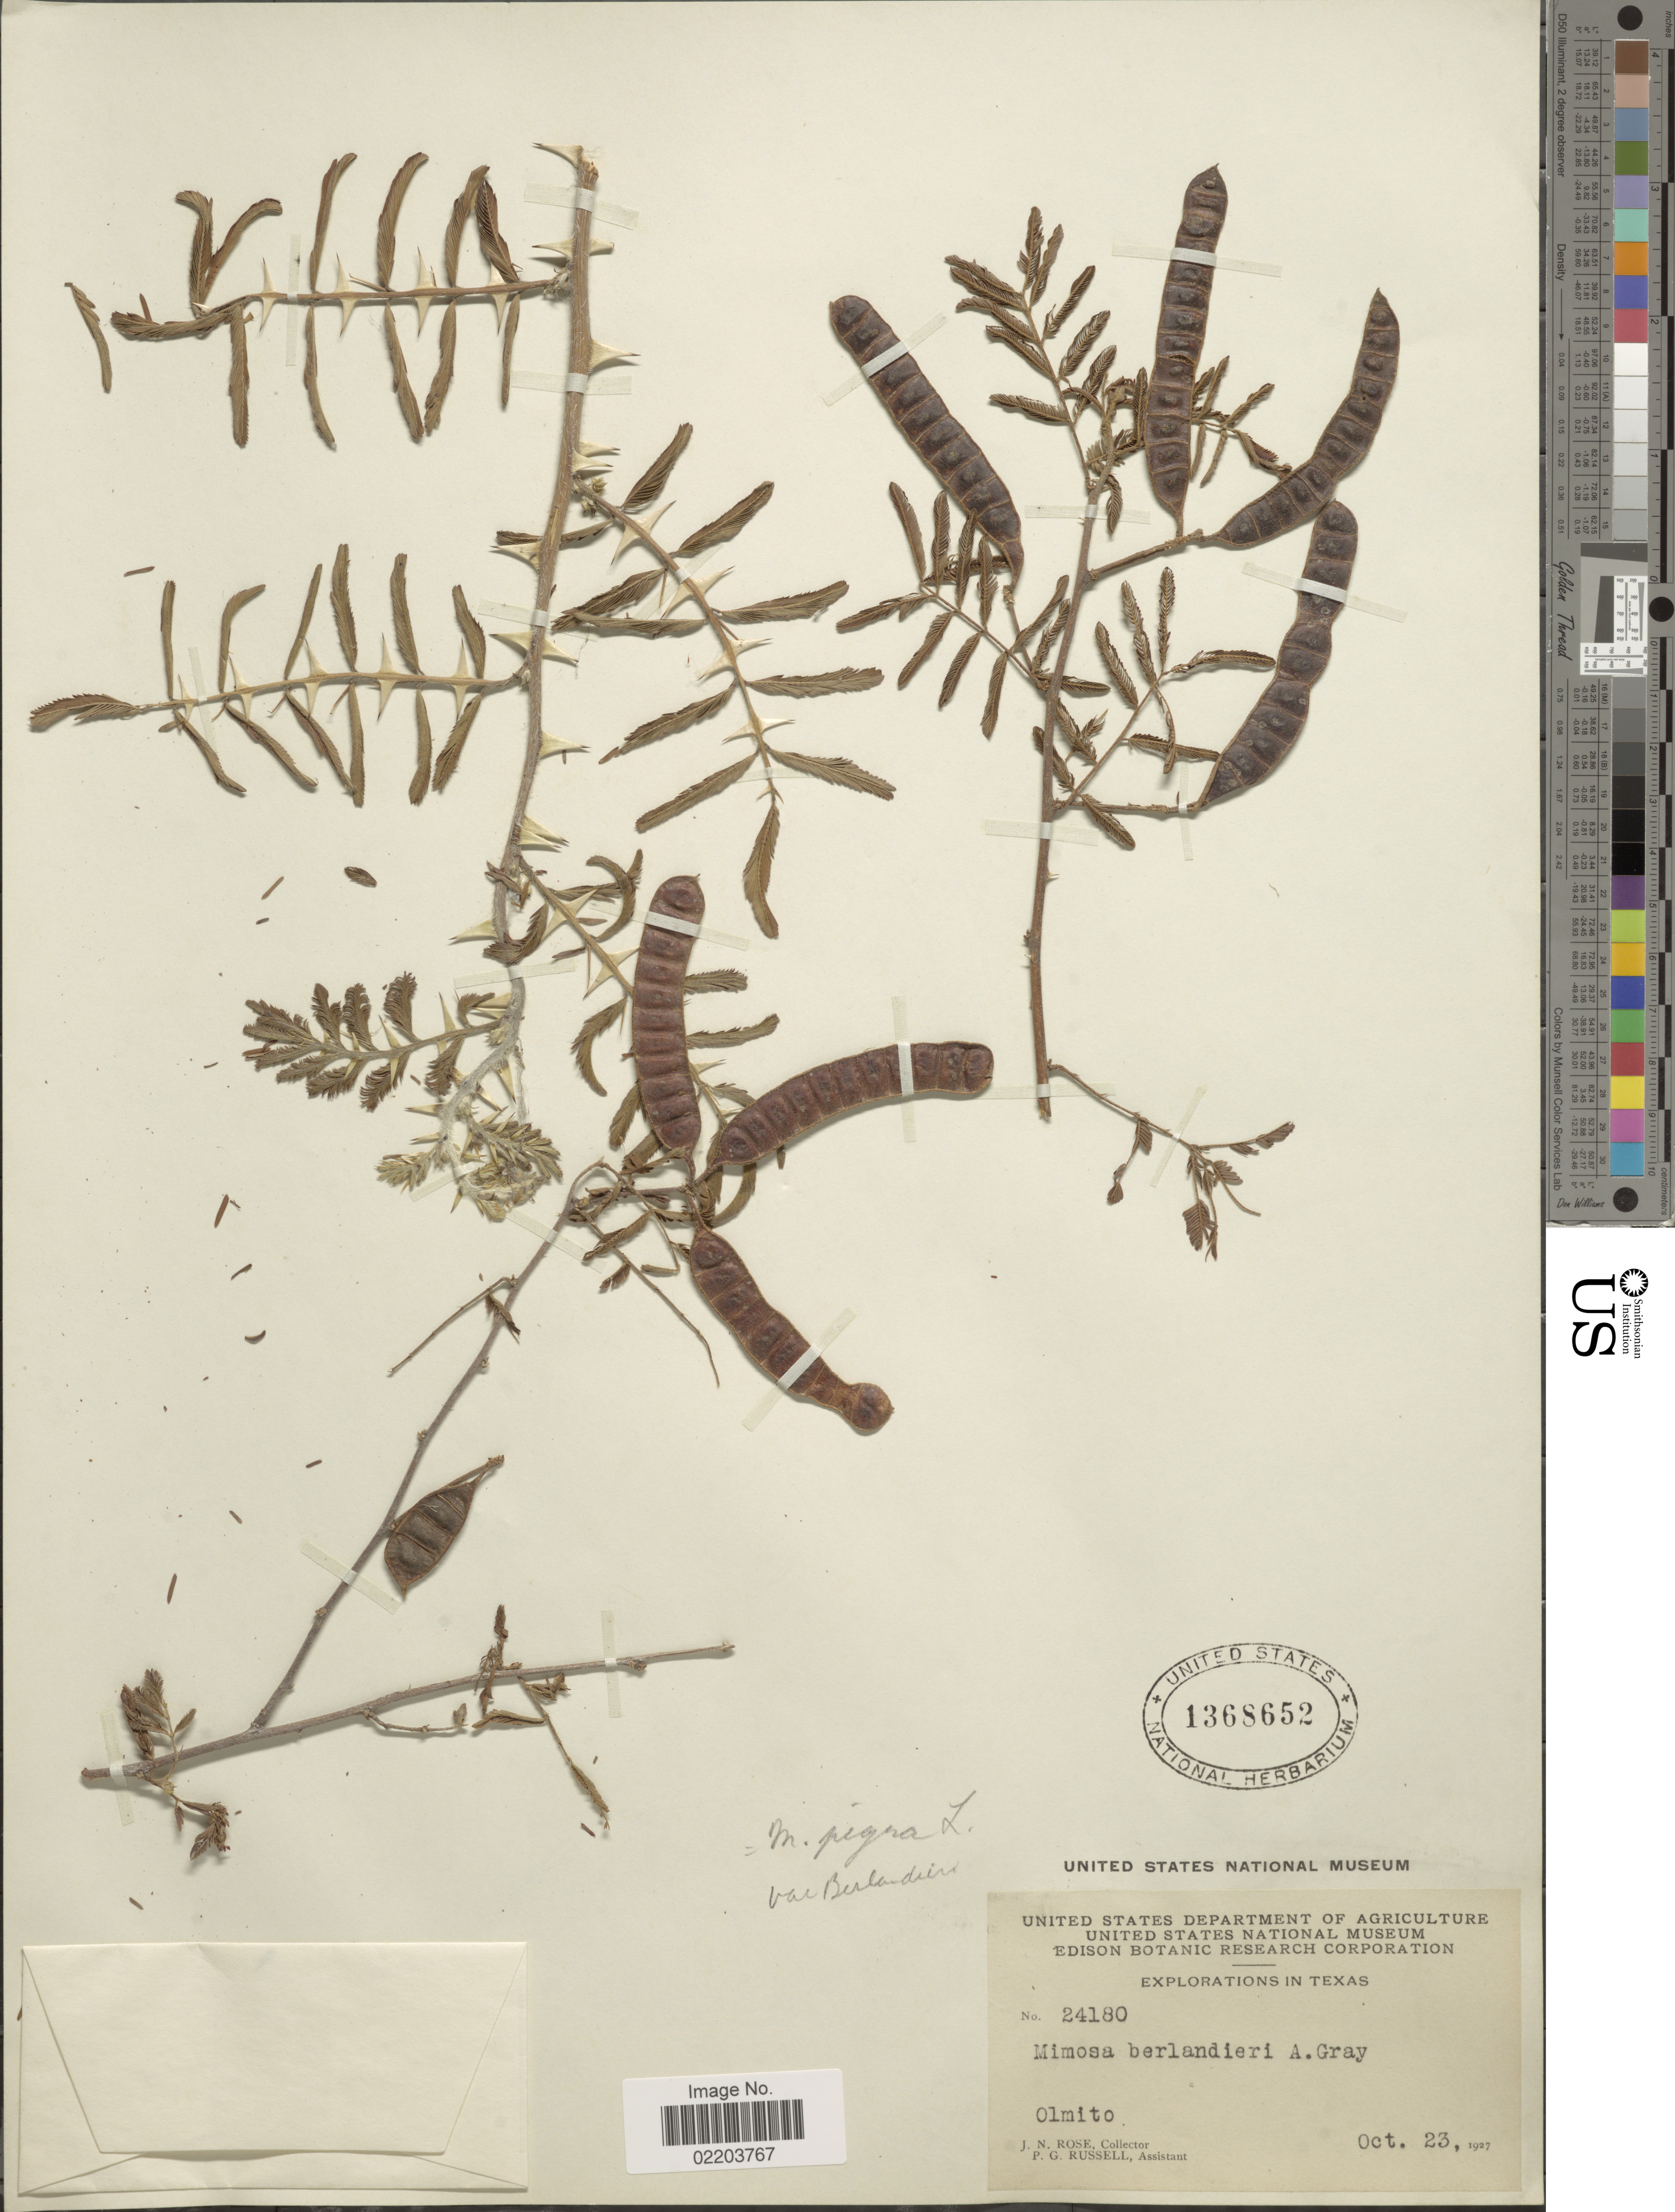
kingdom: Plantae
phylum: Tracheophyta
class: Magnoliopsida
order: Fabales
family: Fabaceae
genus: Mimosa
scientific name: Mimosa pigra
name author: L.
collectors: J. N. Rose & P. G. Russell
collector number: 24180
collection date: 1927-10-23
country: United States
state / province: Texas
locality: Olmito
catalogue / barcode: US 1368652